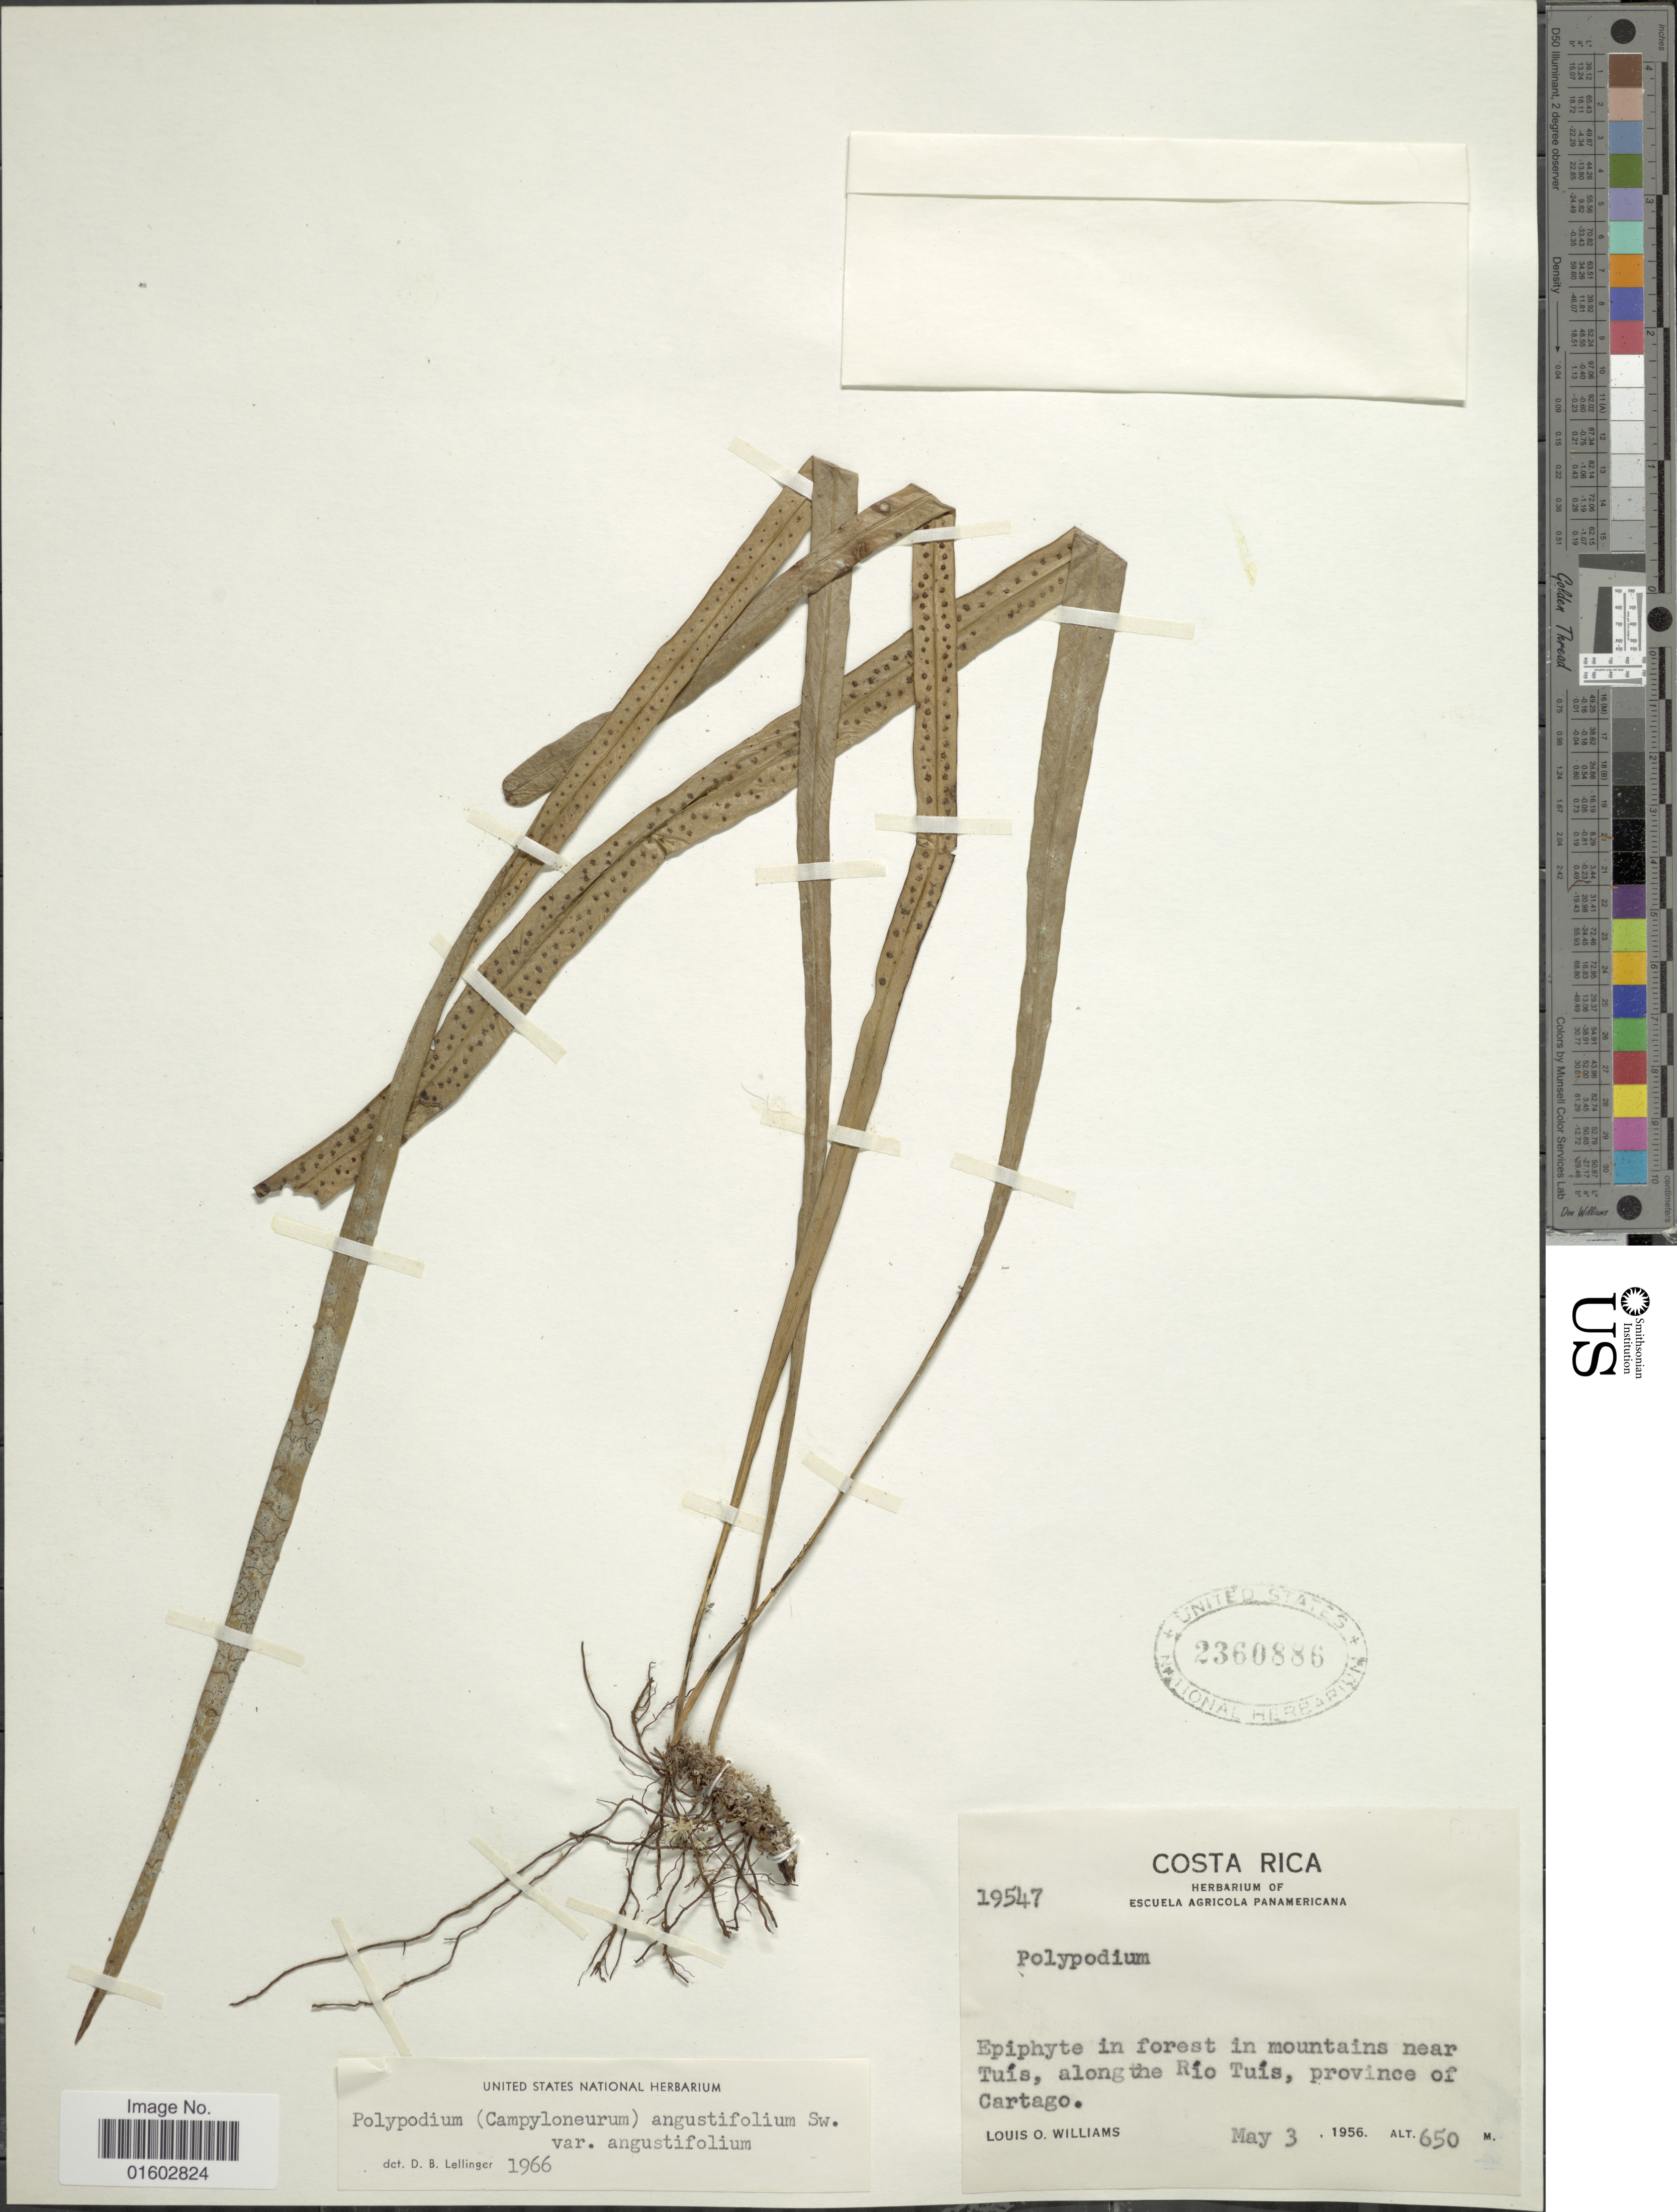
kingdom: Plantae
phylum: Tracheophyta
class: Polypodiopsida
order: Polypodiales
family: Polypodiaceae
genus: Campyloneurum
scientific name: Campyloneurum angustifolium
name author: (Sw.) Fée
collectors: L. O. Williams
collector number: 19547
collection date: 1956-05-03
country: Costa Rica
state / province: Cartago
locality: In mountains near Tuis, along the Rio Tuis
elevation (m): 650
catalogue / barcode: US 2360886